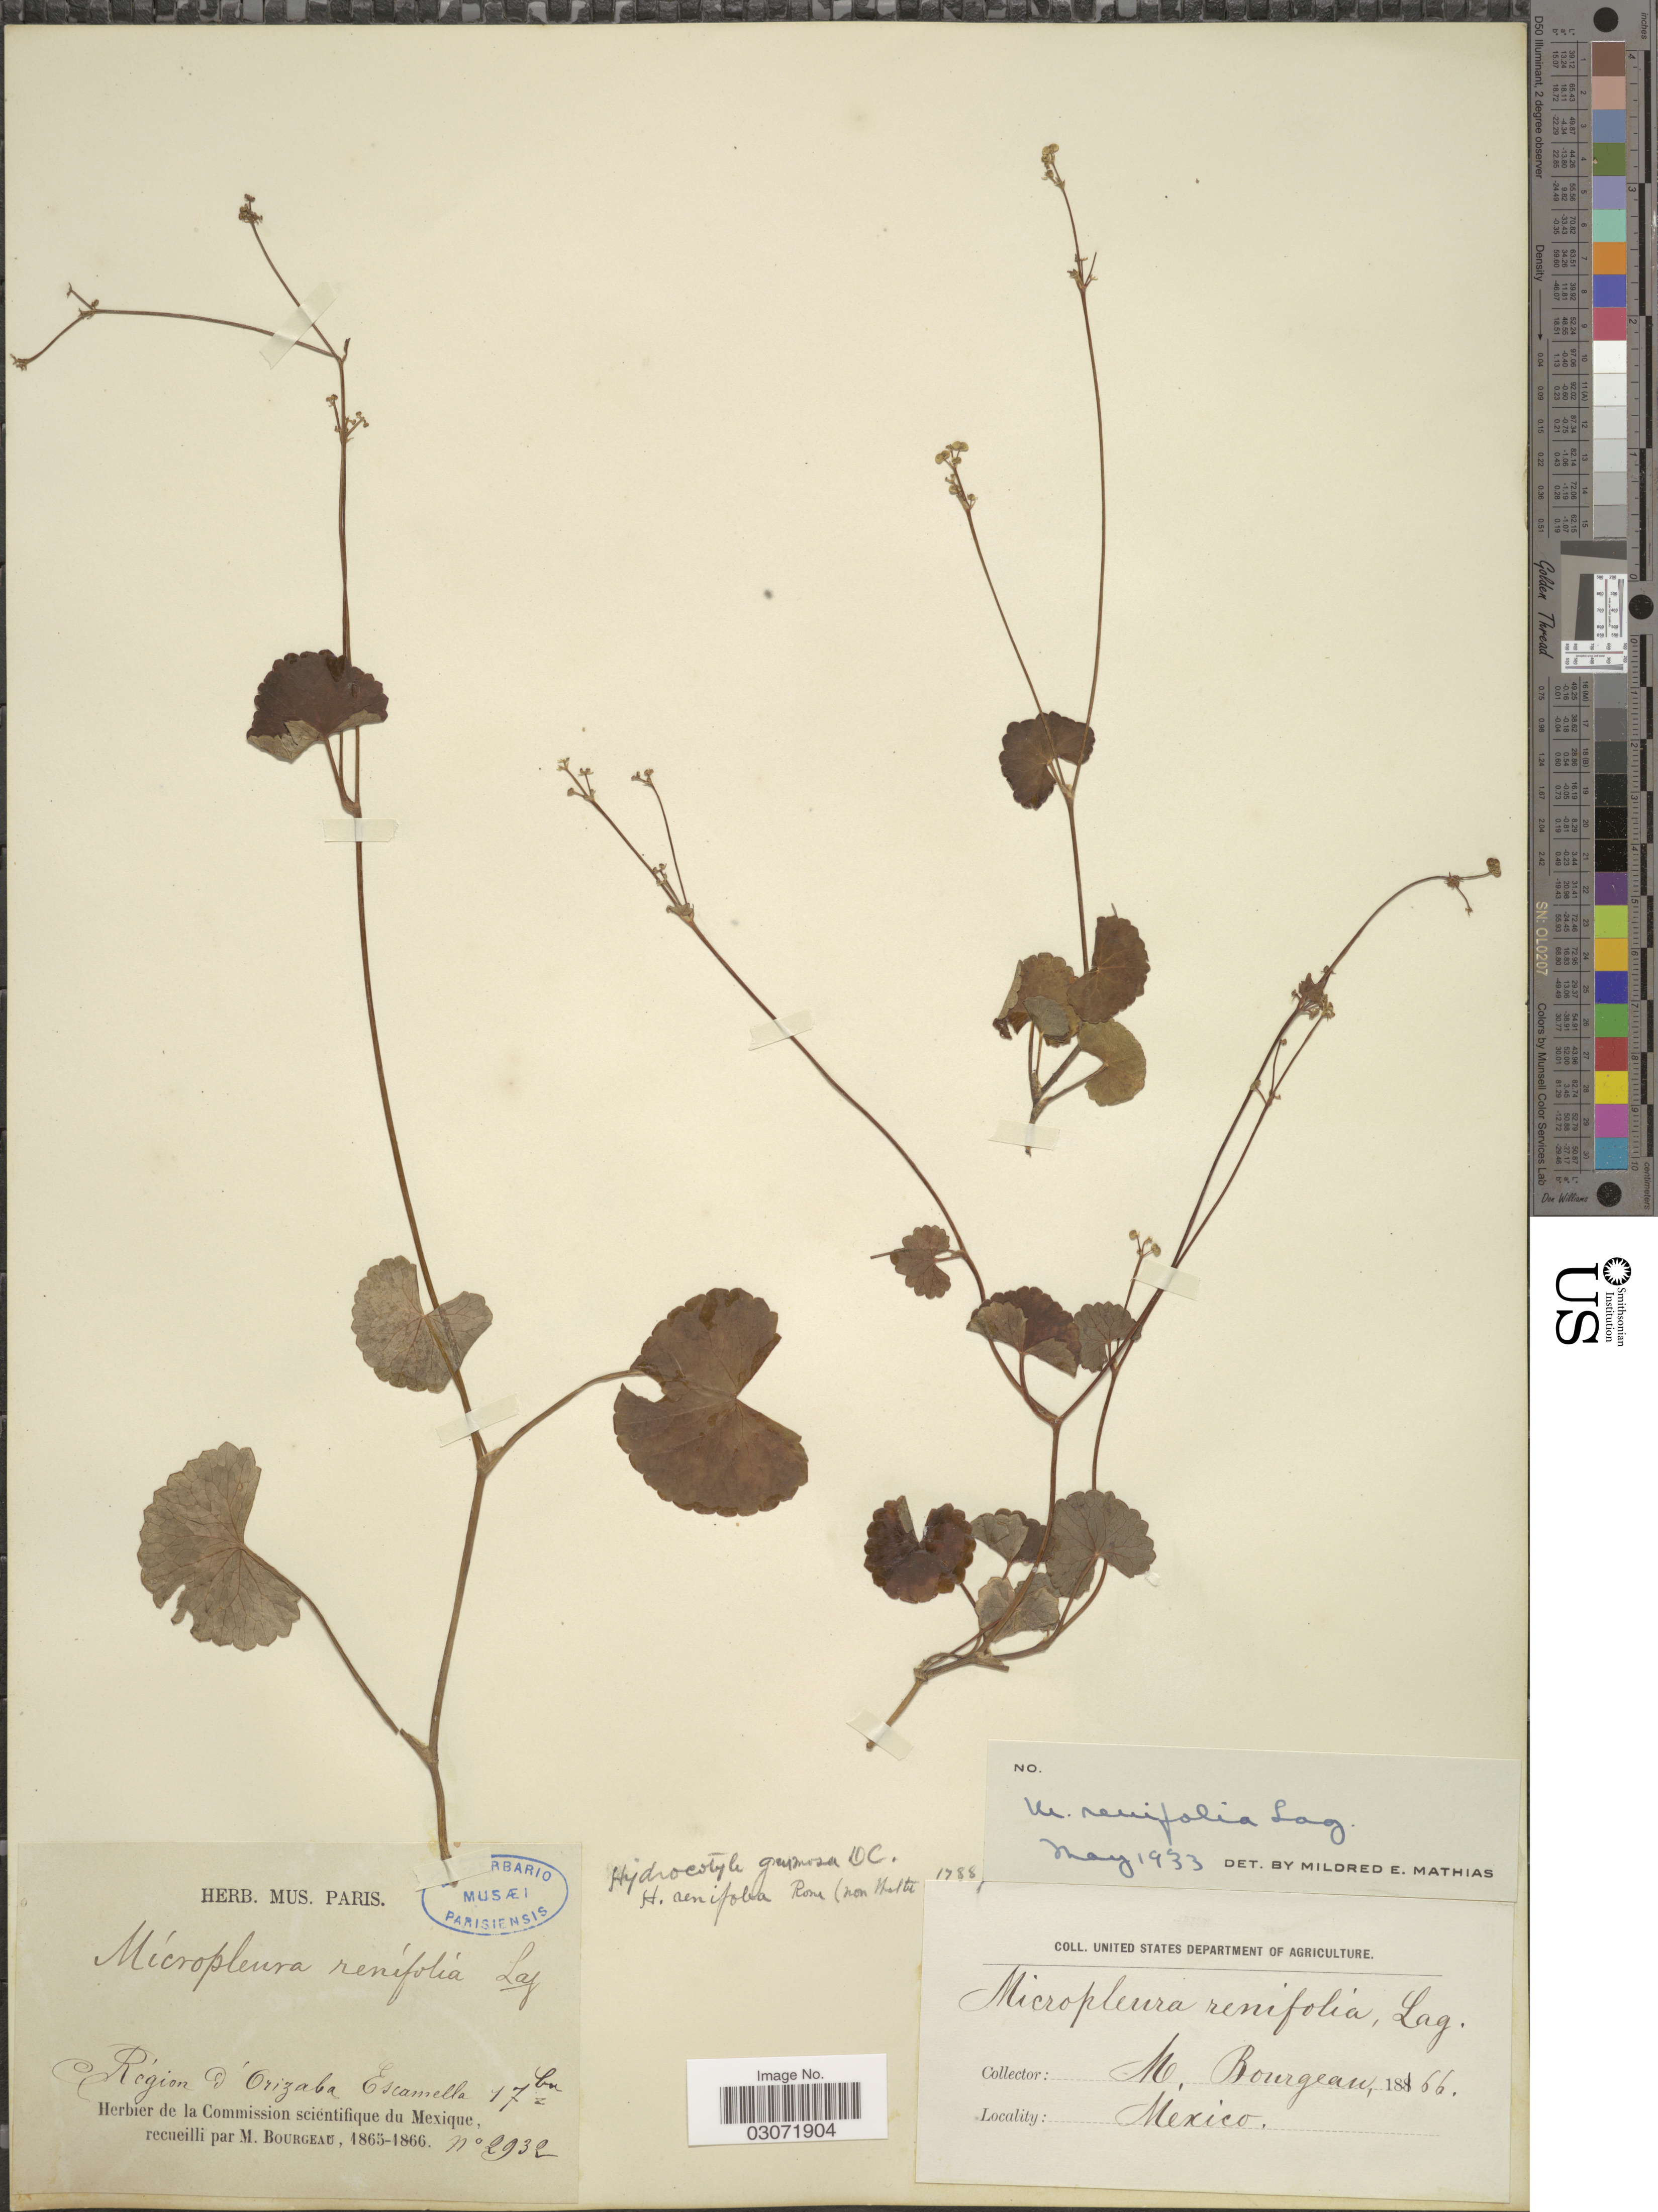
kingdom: Plantae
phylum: Tracheophyta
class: Magnoliopsida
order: Apiales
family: Apiaceae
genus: Micropleura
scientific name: Micropleura renifolia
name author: Lag.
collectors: M. Bourgeau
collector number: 2932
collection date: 1866-09-01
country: Mexico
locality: Région d'Orizaba Escamella.